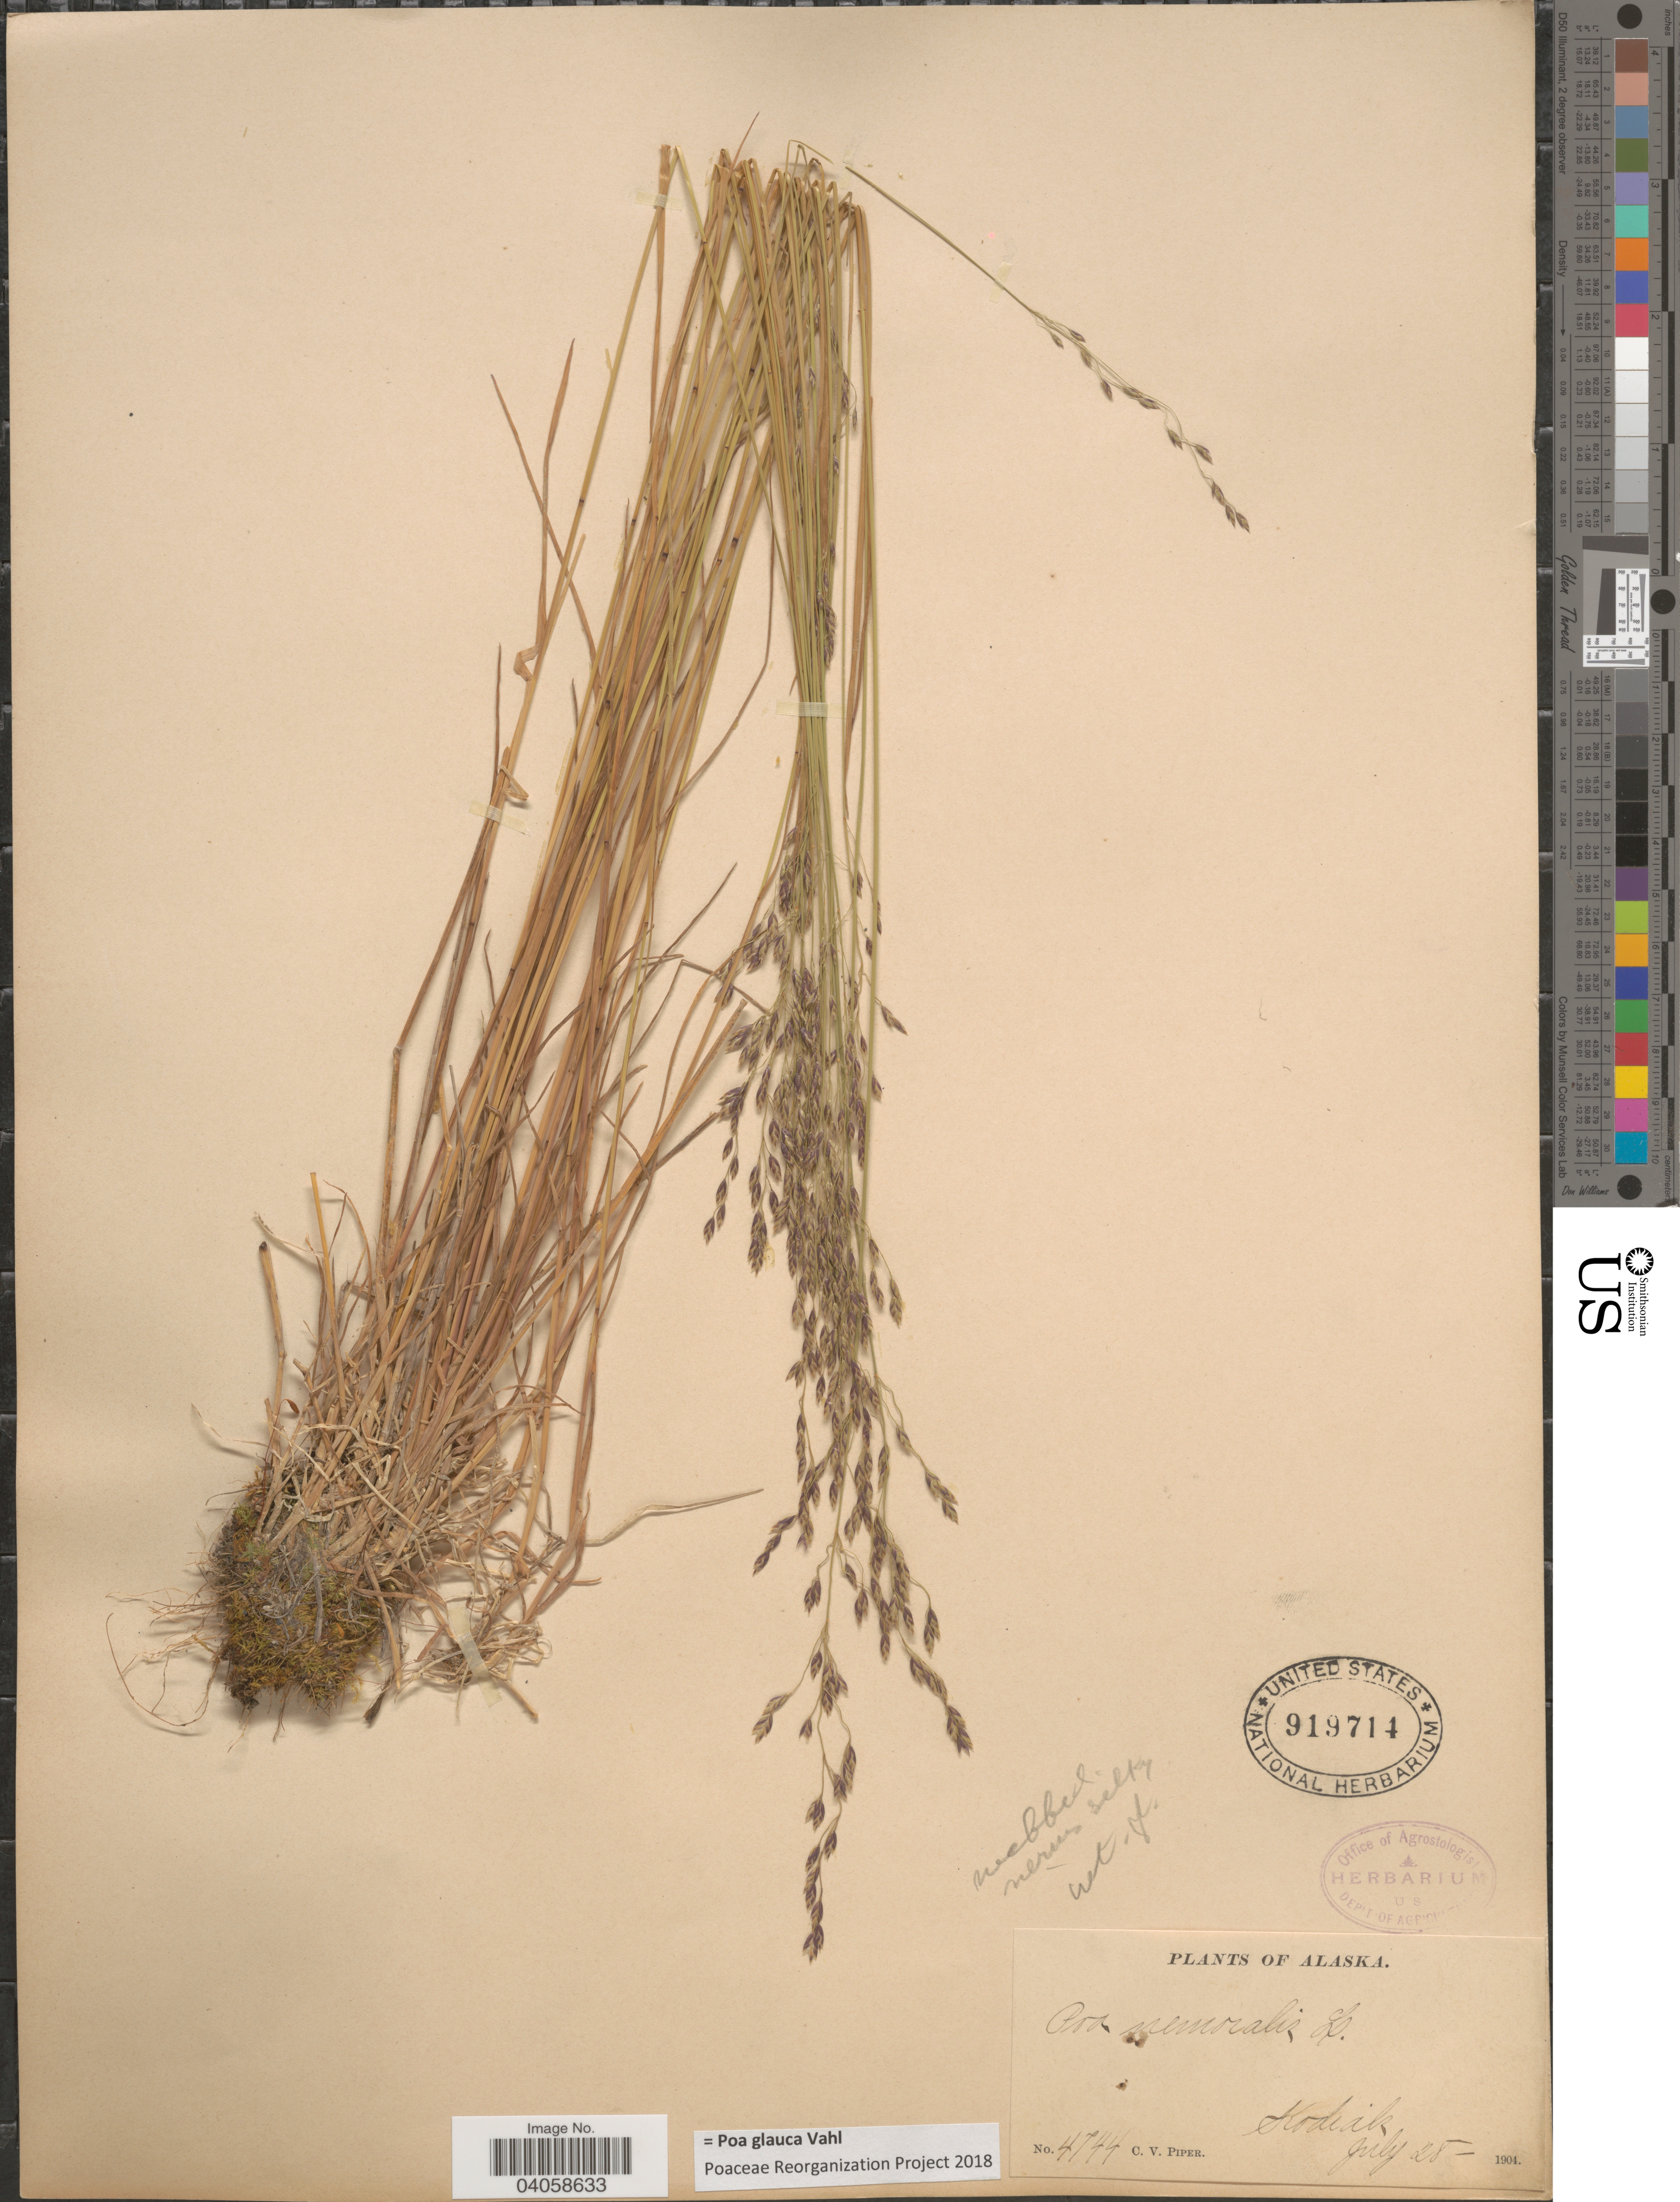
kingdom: Plantae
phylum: Tracheophyta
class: Liliopsida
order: Poales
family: Poaceae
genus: Poa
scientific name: Poa glauca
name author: Vahl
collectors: C. V. Piper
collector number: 4744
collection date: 1904-07-28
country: United States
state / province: Alaska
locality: Kodiak.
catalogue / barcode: US 919714